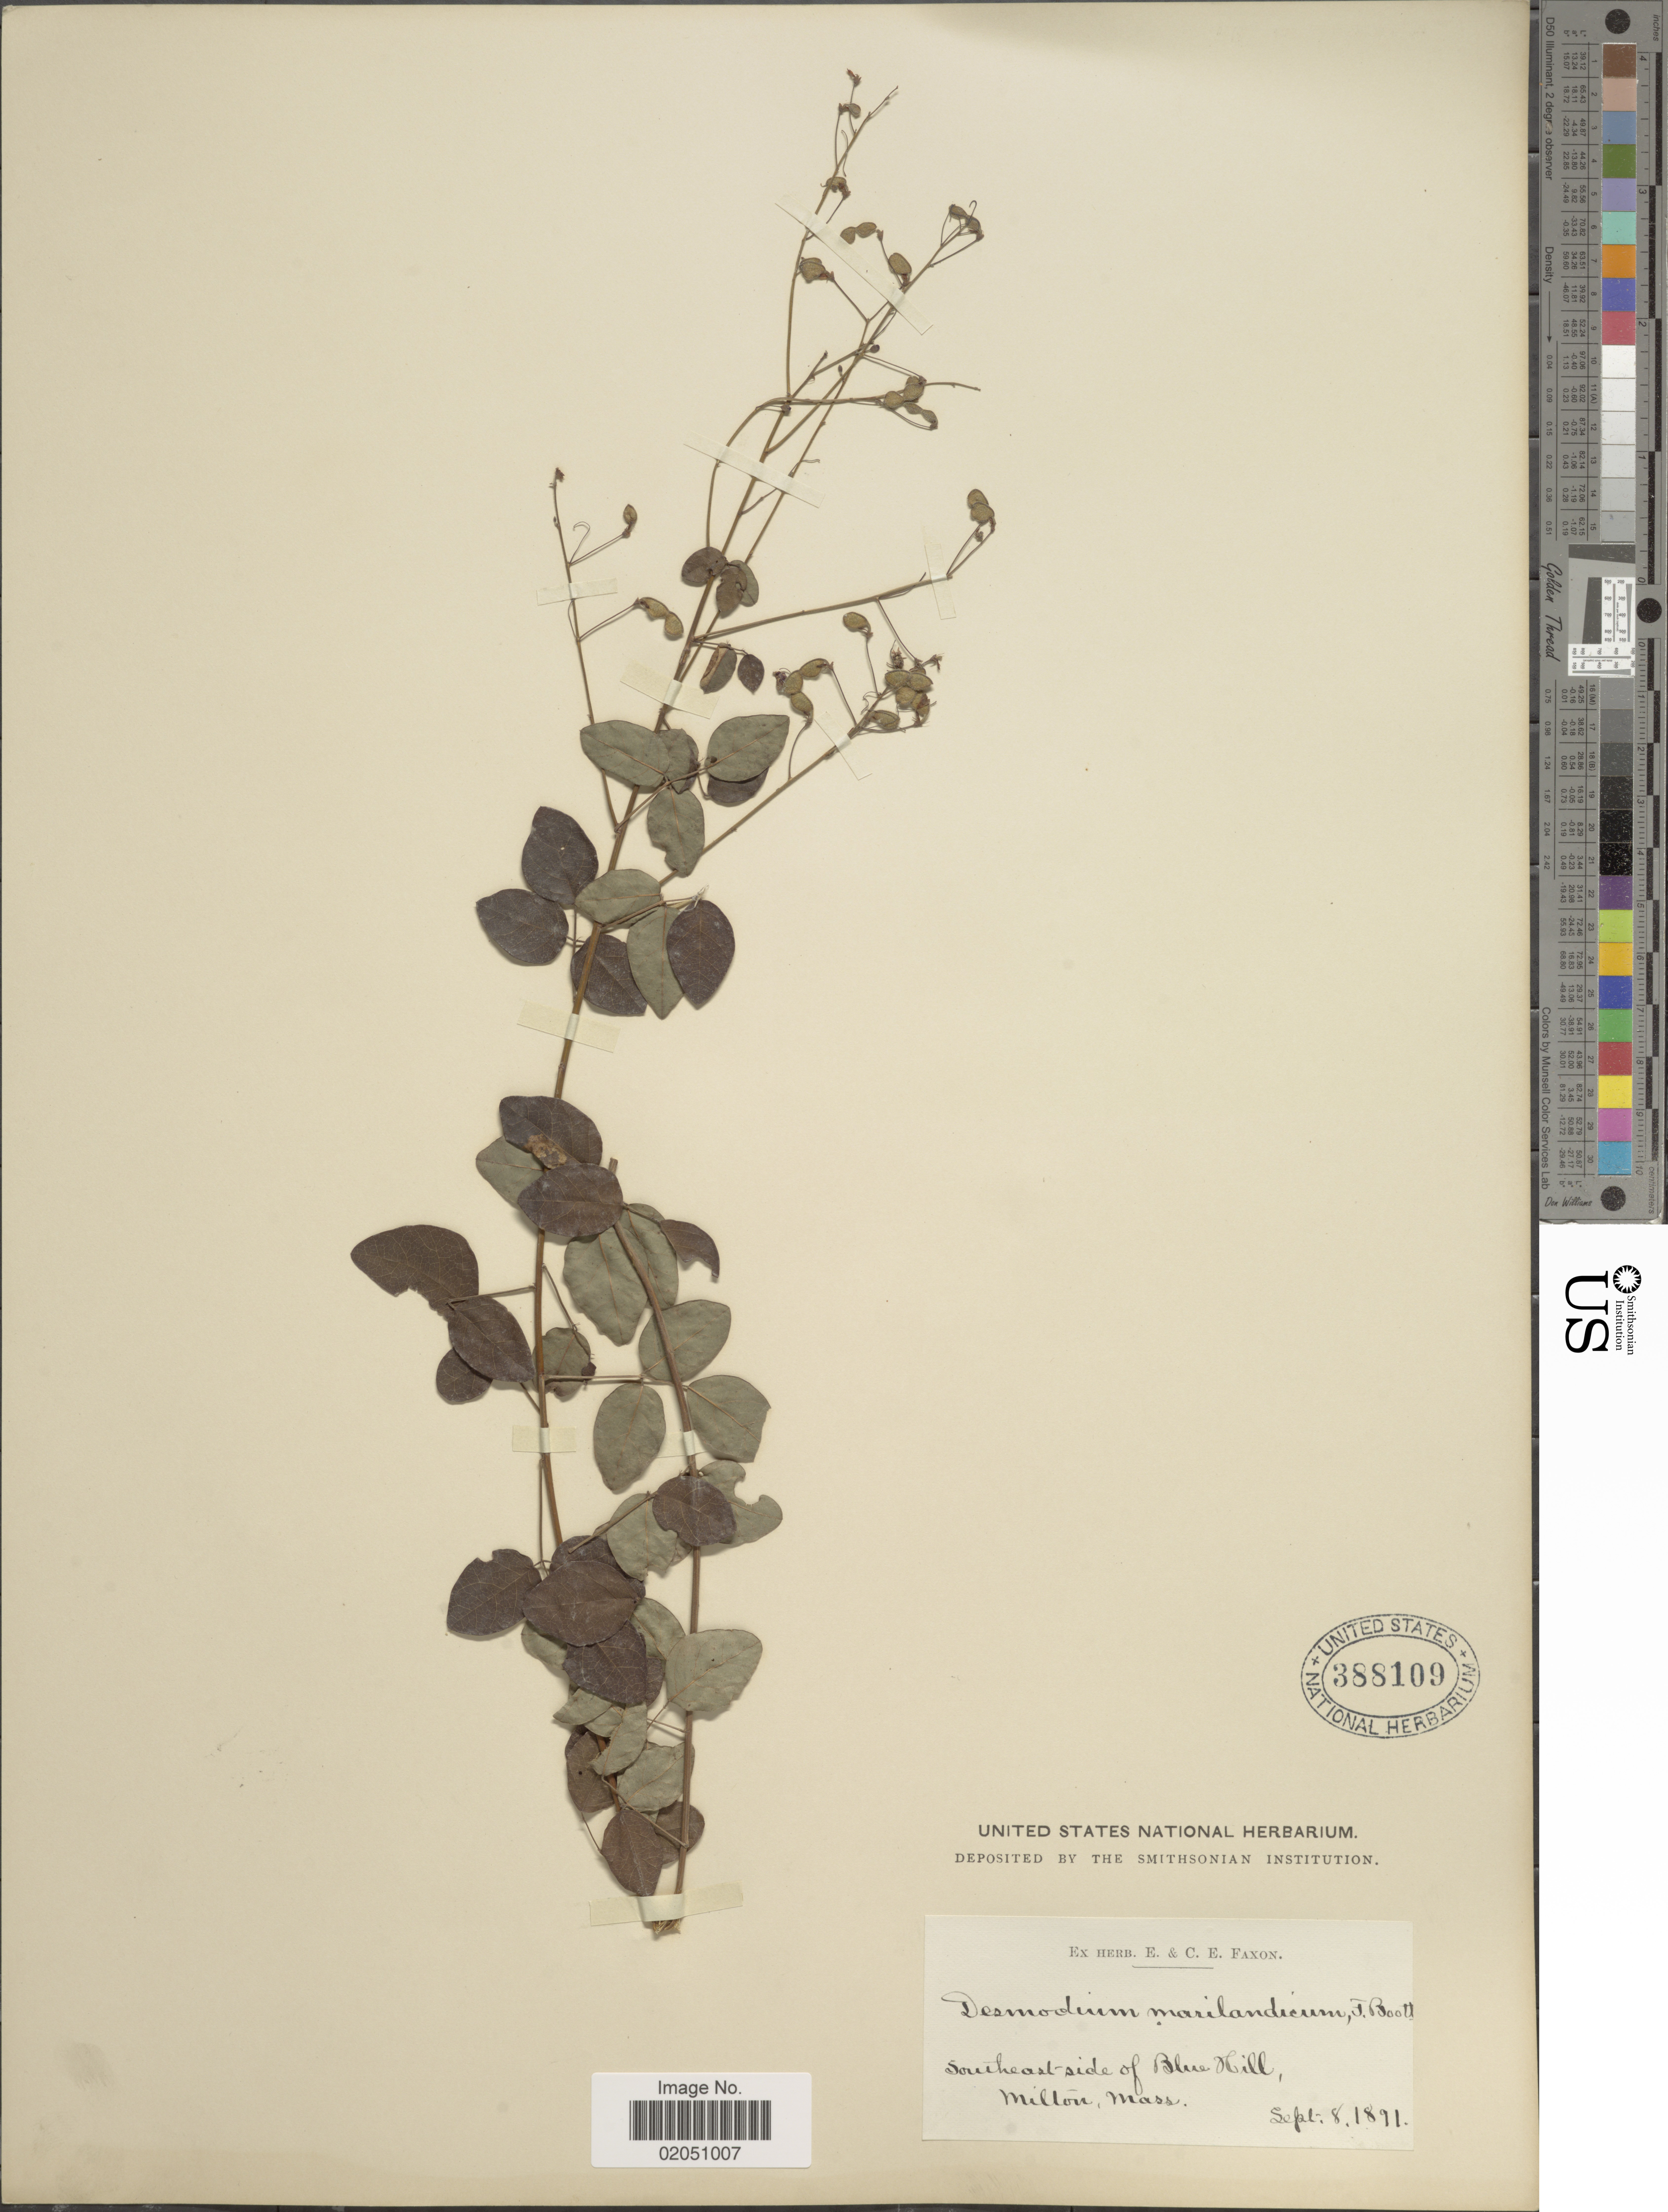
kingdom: Plantae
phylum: Tracheophyta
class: Magnoliopsida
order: Fabales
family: Fabaceae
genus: Desmodium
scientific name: Desmodium marilandicum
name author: Darl.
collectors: ex herb. E. & C.E. Faxon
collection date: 1891-09-08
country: United States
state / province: Massachusetts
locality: Southeast side of Blue Hill, Milton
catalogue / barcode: US 388109